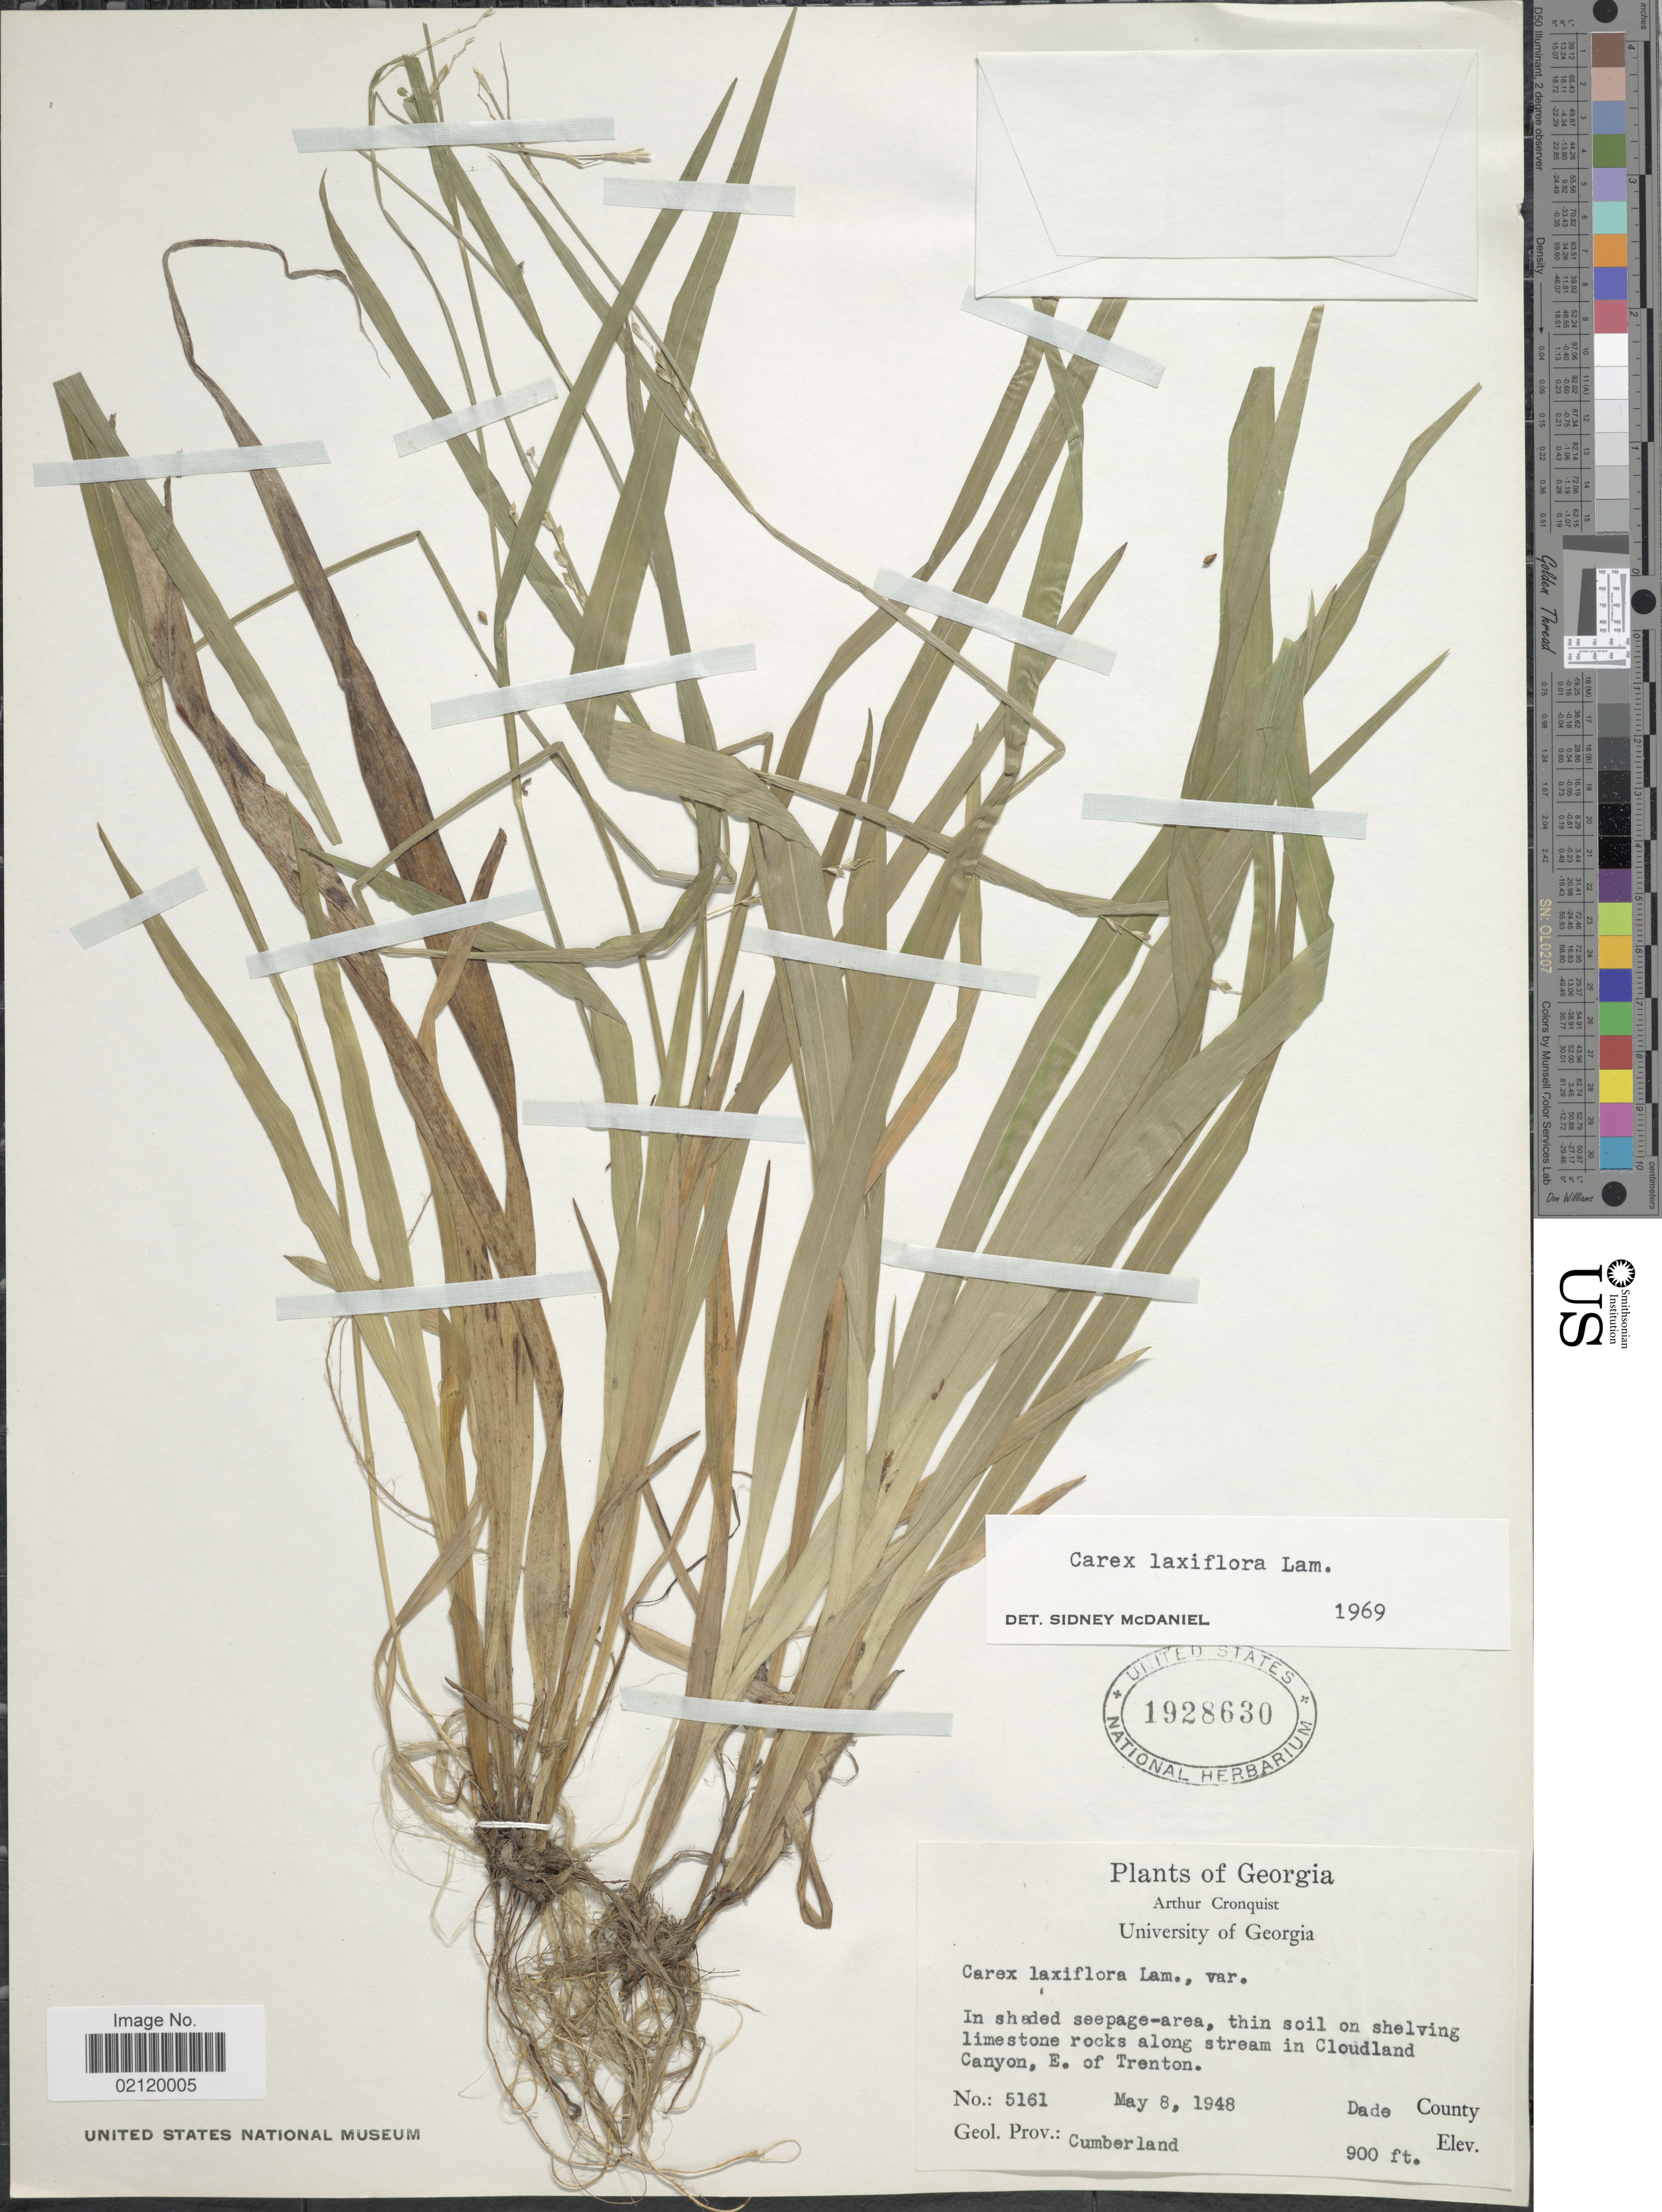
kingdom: Plantae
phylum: Tracheophyta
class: Liliopsida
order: Poales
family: Cyperaceae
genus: Carex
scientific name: Carex laxiflora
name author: Lam.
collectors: A. J. Cronquist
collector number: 5161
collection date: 1948-05-08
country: United States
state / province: Georgia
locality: Along stream in Cloudland Canyon, E. of Trenton. Dade County. Geol. Prov.: Cumberland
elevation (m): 274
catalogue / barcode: US 1928630